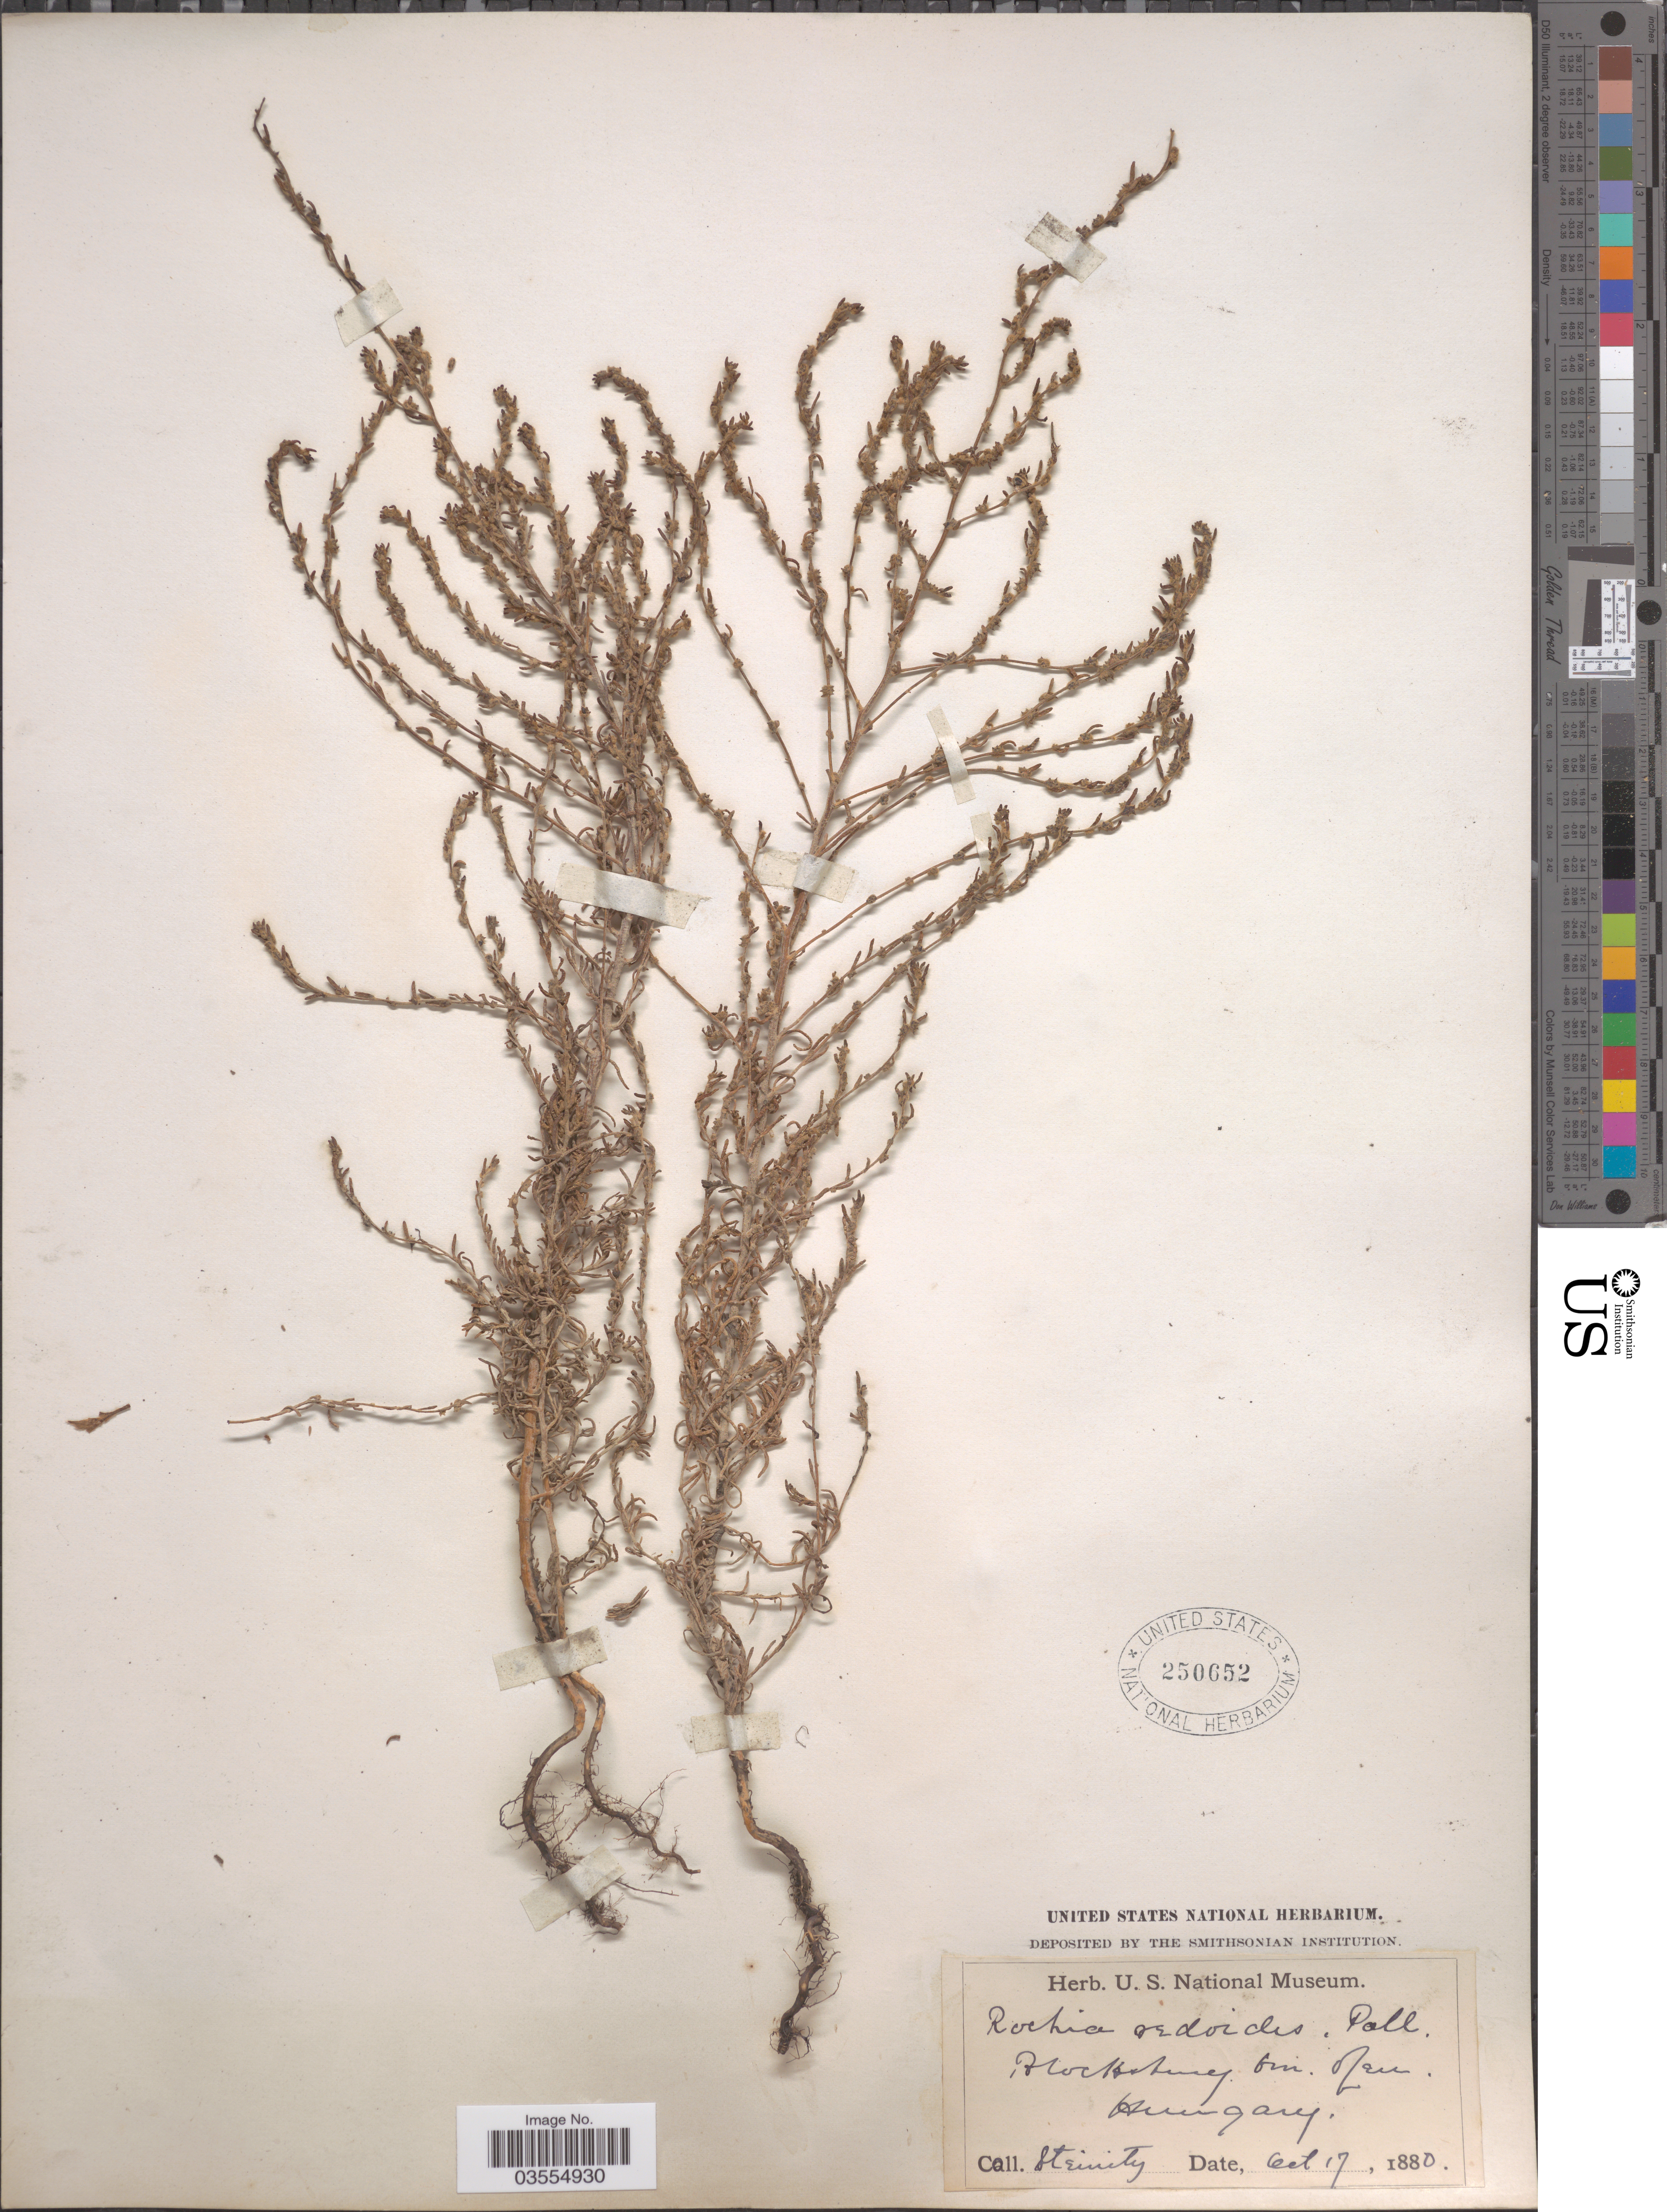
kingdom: Plantae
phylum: Tracheophyta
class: Magnoliopsida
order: Caryophyllales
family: Amaranthaceae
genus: Grubovia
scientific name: Grubovia sedoides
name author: (Pall.) G.L. Chu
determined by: Strong, Mark T., (BOT), Smithsonian Institution - National Museum of Natural History (UNITED STATES)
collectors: -. Steinity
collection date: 1880-10-17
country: Hungary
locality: Blocksberg bei Ofen.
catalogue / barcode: US 250652